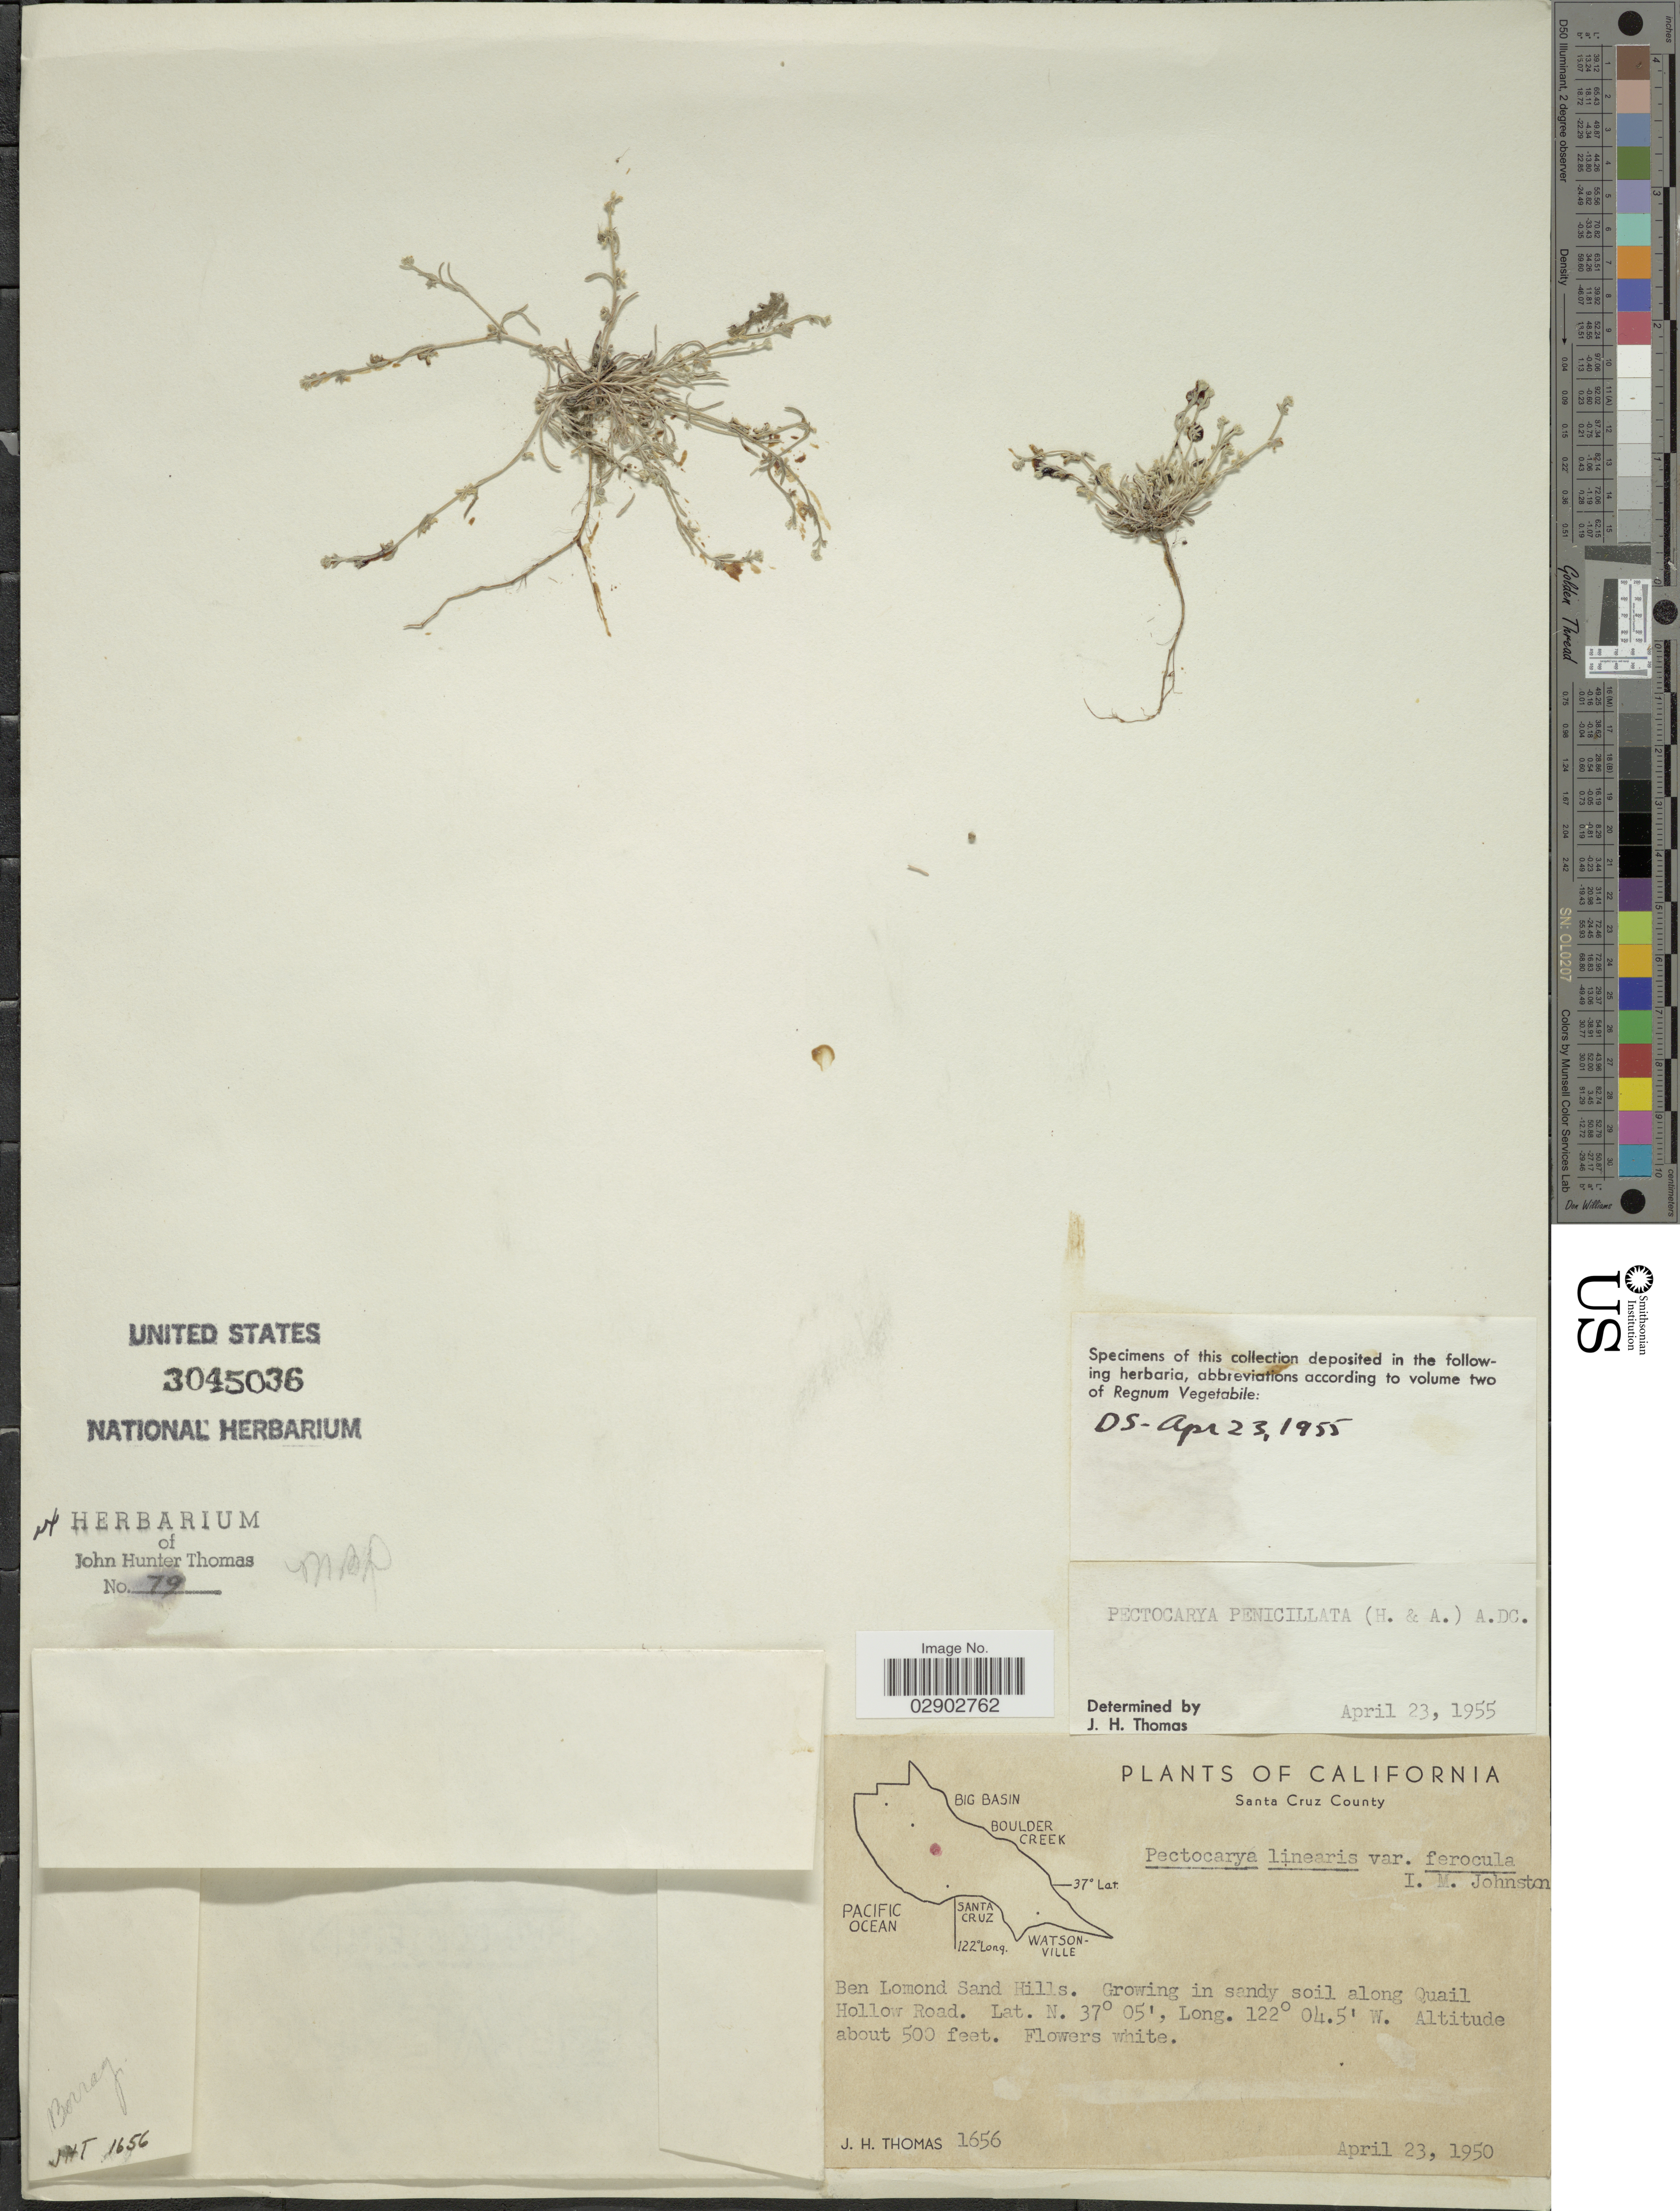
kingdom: Plantae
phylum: Tracheophyta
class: Magnoliopsida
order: Boraginales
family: Boraginaceae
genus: Pectocarya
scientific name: Pectocarya penicillata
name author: Hook. & Arn.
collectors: J. H. Thomas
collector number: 1656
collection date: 1950-04-23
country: United States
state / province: California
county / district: Santa Cruz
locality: Santa Cruz County. Ben Lomond Sand Hills. Along Quail Hollow Road.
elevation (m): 152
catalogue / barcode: US 3045036